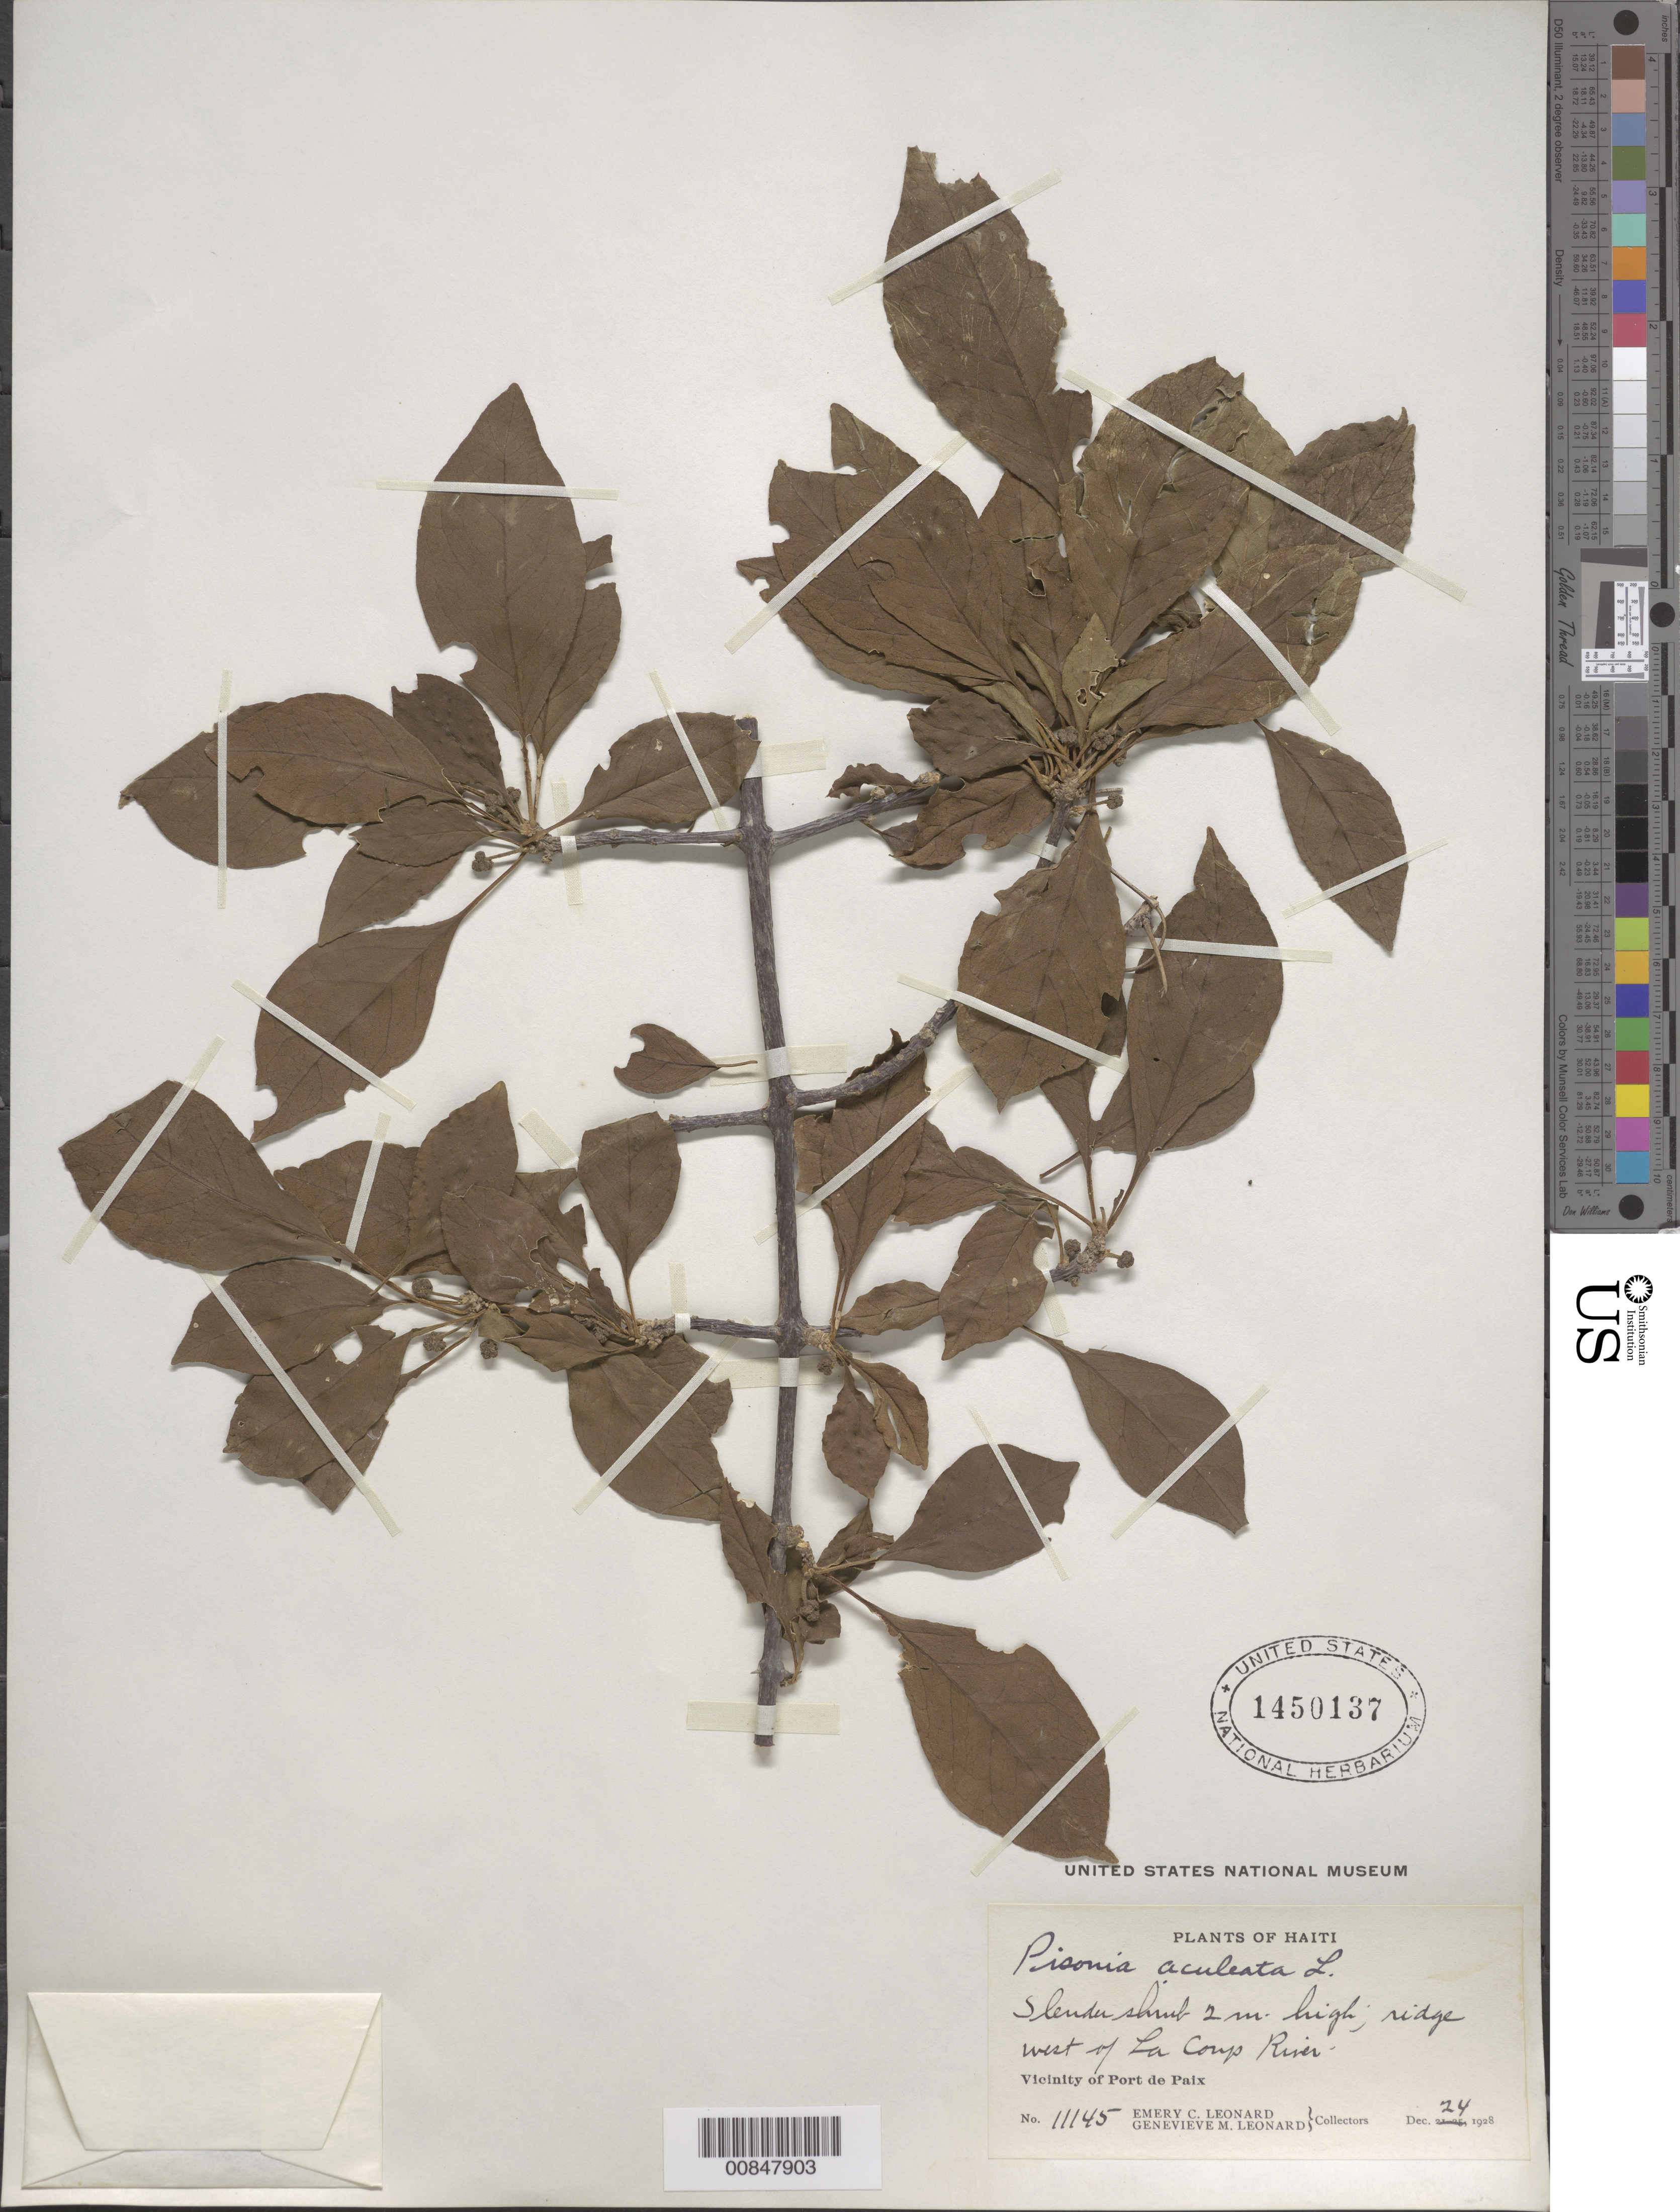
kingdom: Plantae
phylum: Tracheophyta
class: Magnoliopsida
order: Caryophyllales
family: Nyctaginaceae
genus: Pisonia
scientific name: Pisonia aculeata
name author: L.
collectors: E. C. Leonard & G. M. Leonard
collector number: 11145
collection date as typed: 24 Dec 1928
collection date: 1928-12-24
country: Haiti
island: Hispaniola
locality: Vicinity of Port de Paix. Ridge west of La Coup River.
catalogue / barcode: US 1450137